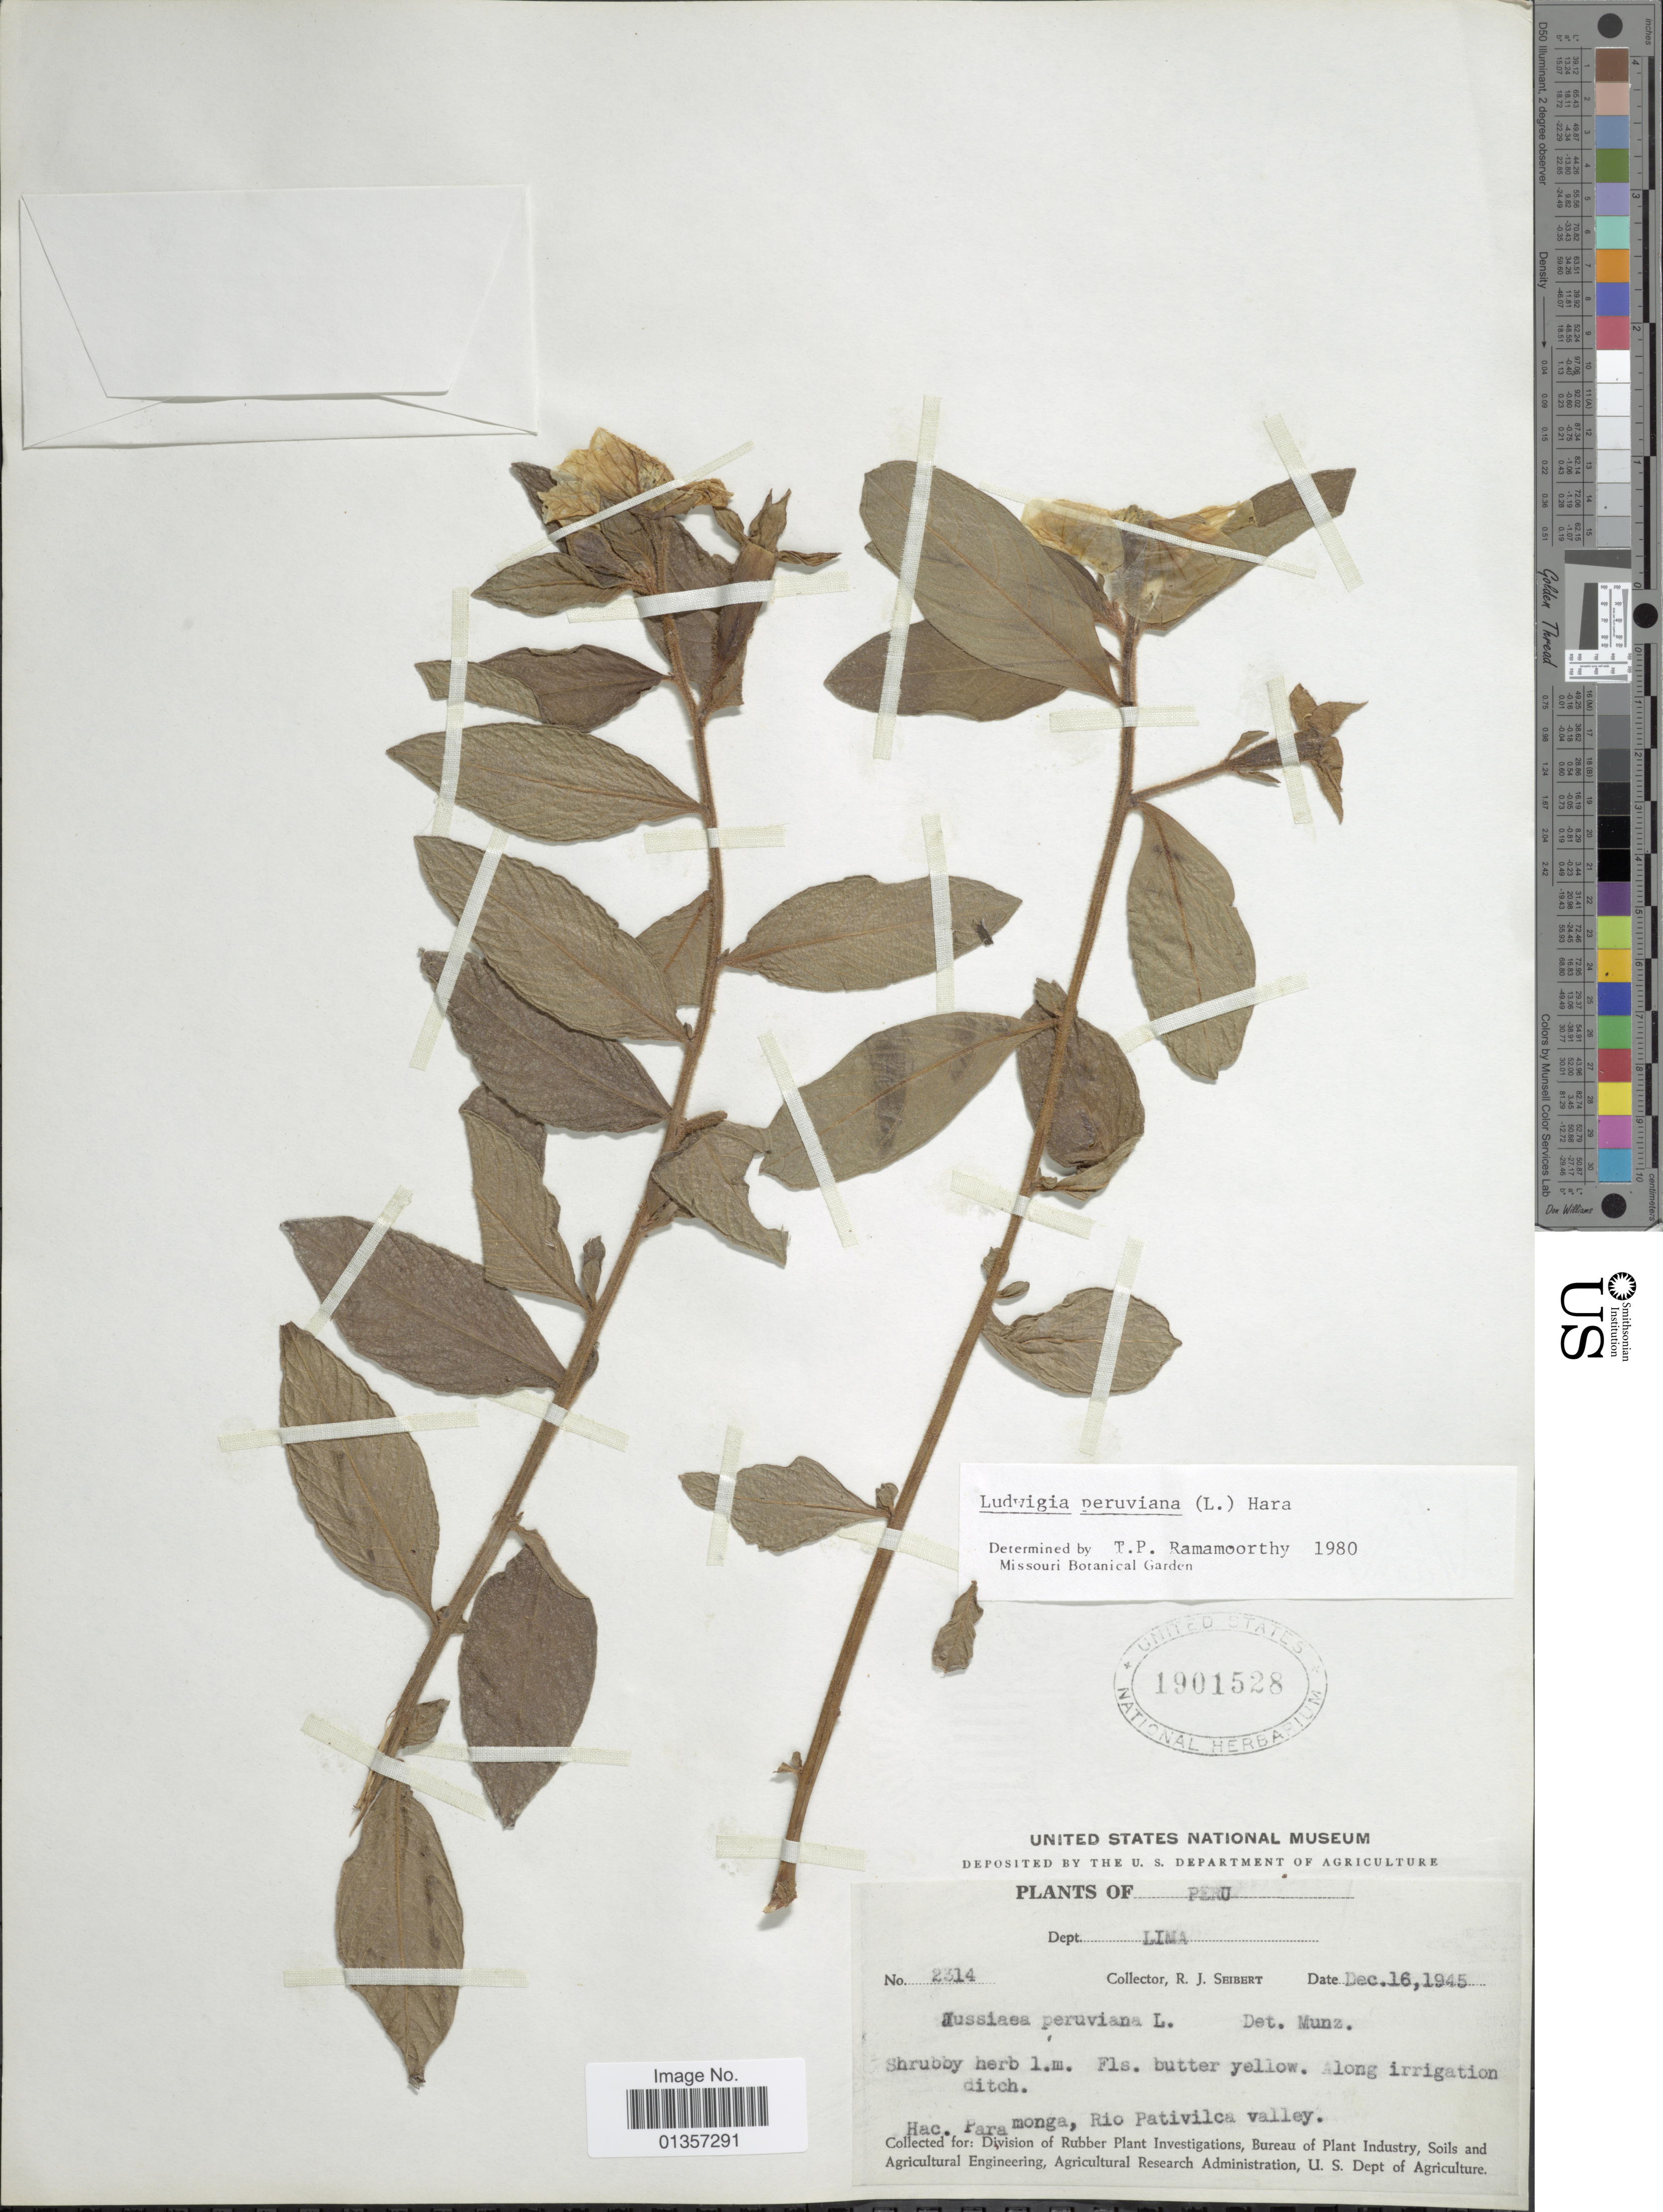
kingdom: Plantae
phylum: Tracheophyta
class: Magnoliopsida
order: Myrtales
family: Onagraceae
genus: Ludwigia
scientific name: Ludwigia peruviana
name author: (L.) H. Hara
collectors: R. J. Seibert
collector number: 2314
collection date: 1945-12-16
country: Peru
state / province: Lima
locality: Hac. Para monga, Rio Pativilca valley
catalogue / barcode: US 1901528